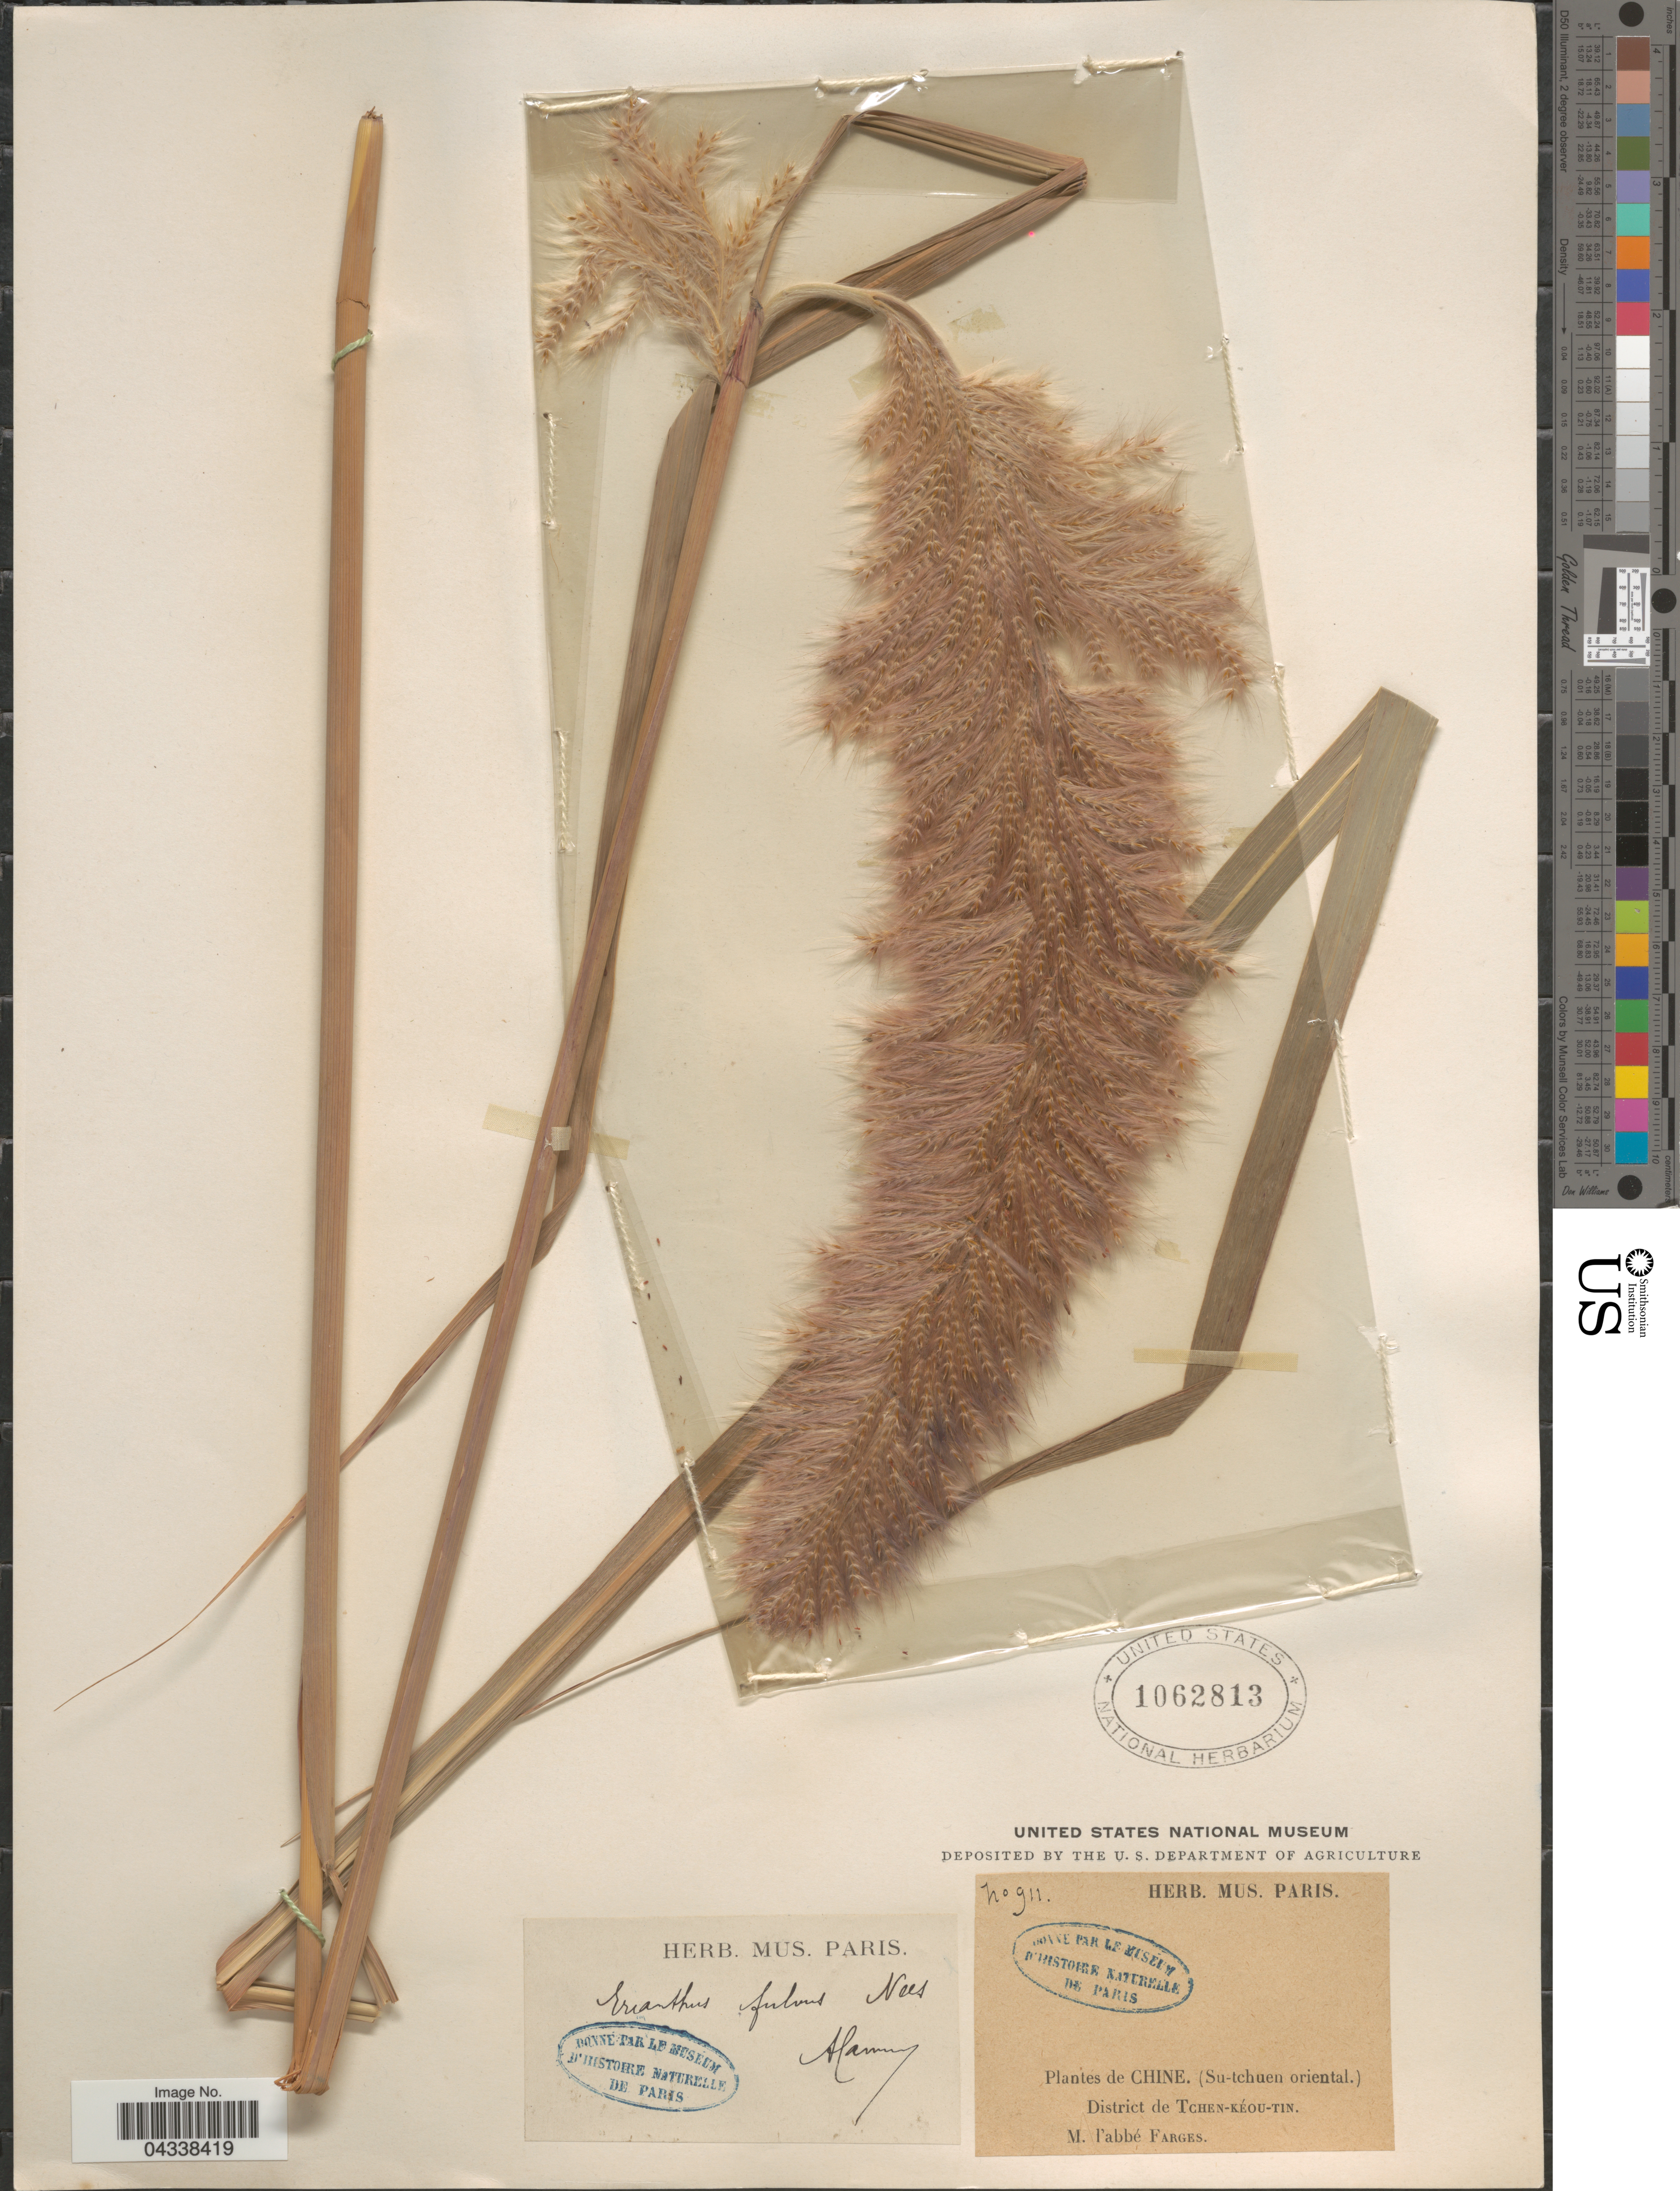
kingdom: Plantae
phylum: Tracheophyta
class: Liliopsida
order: Poales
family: Poaceae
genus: Saccharum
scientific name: Saccharum rufipilum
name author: Steud.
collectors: M. Farges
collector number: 911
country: China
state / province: Sichuan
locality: (Su-tchuen oriental). District de Tchen-kéou-tin.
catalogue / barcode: US 1062813